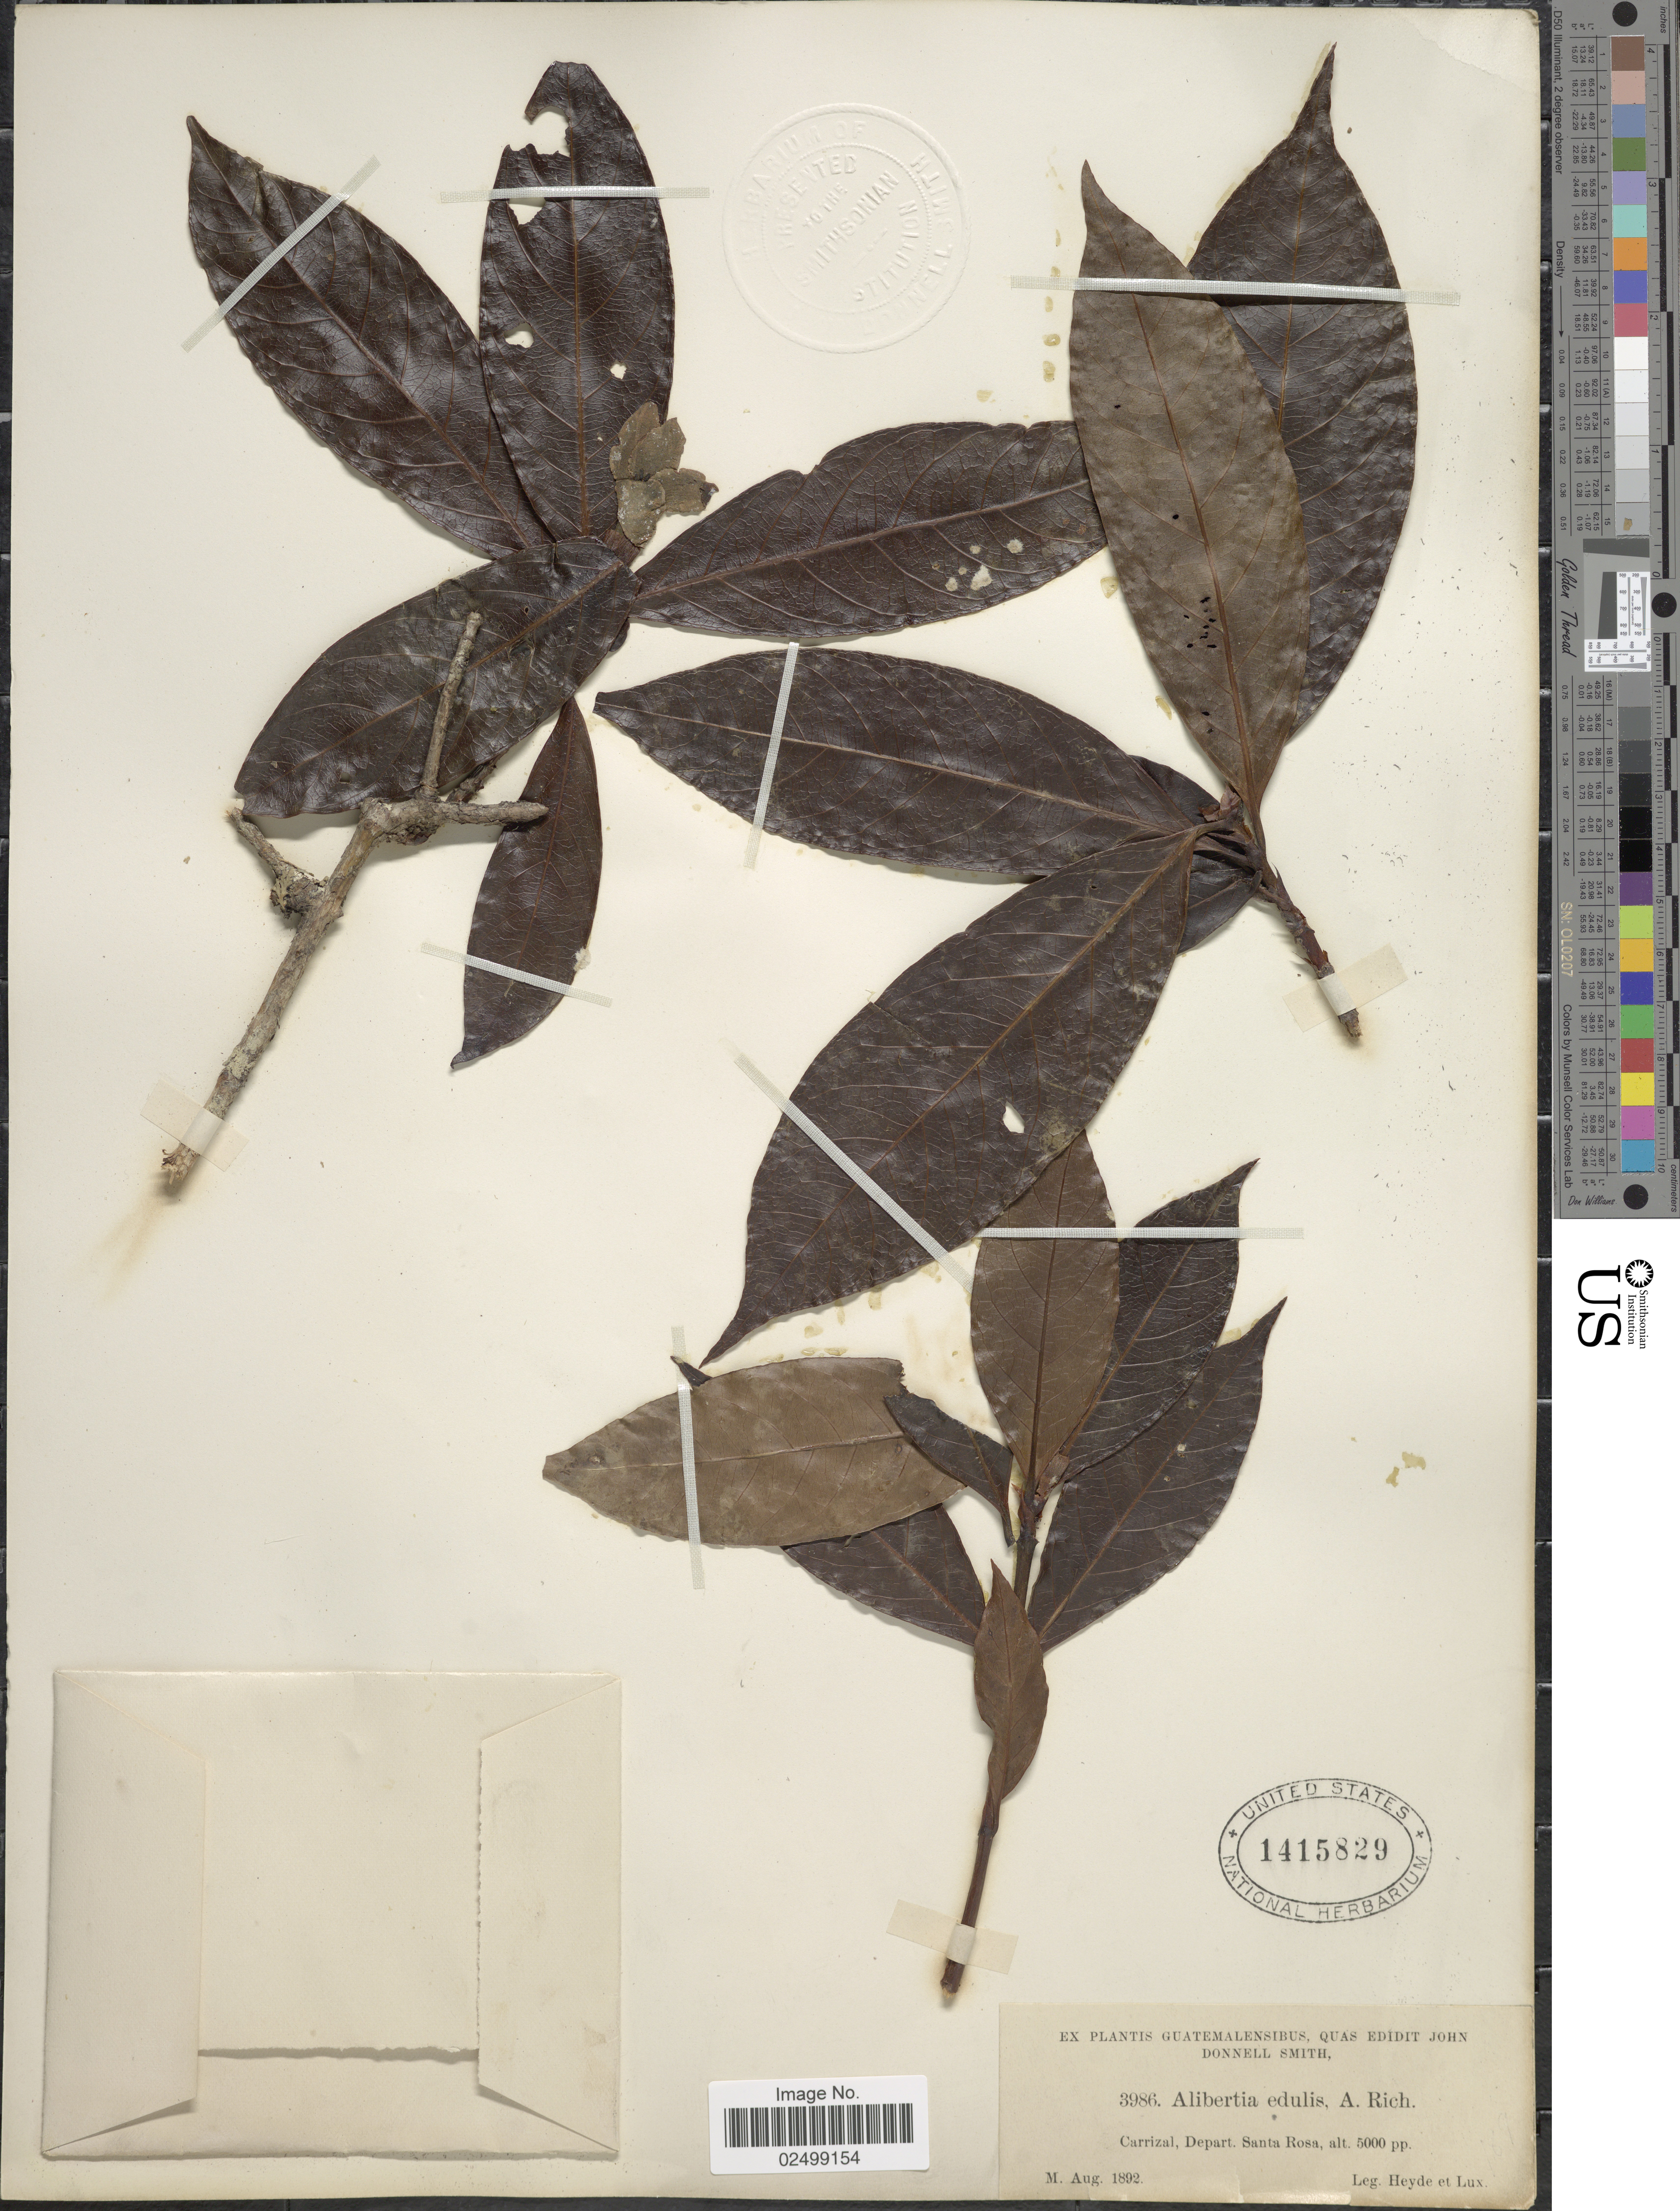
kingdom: Plantae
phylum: Tracheophyta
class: Magnoliopsida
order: Gentianales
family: Rubiaceae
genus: Alibertia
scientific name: Alibertia edulis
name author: (Rich.) A. Rich. ex DC.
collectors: Heyde & Lux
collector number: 3986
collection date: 1892-08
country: Guatemala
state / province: Santa Rosa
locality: Carrizal, Depart. Santa Rosa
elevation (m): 1524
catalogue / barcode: US 1415829